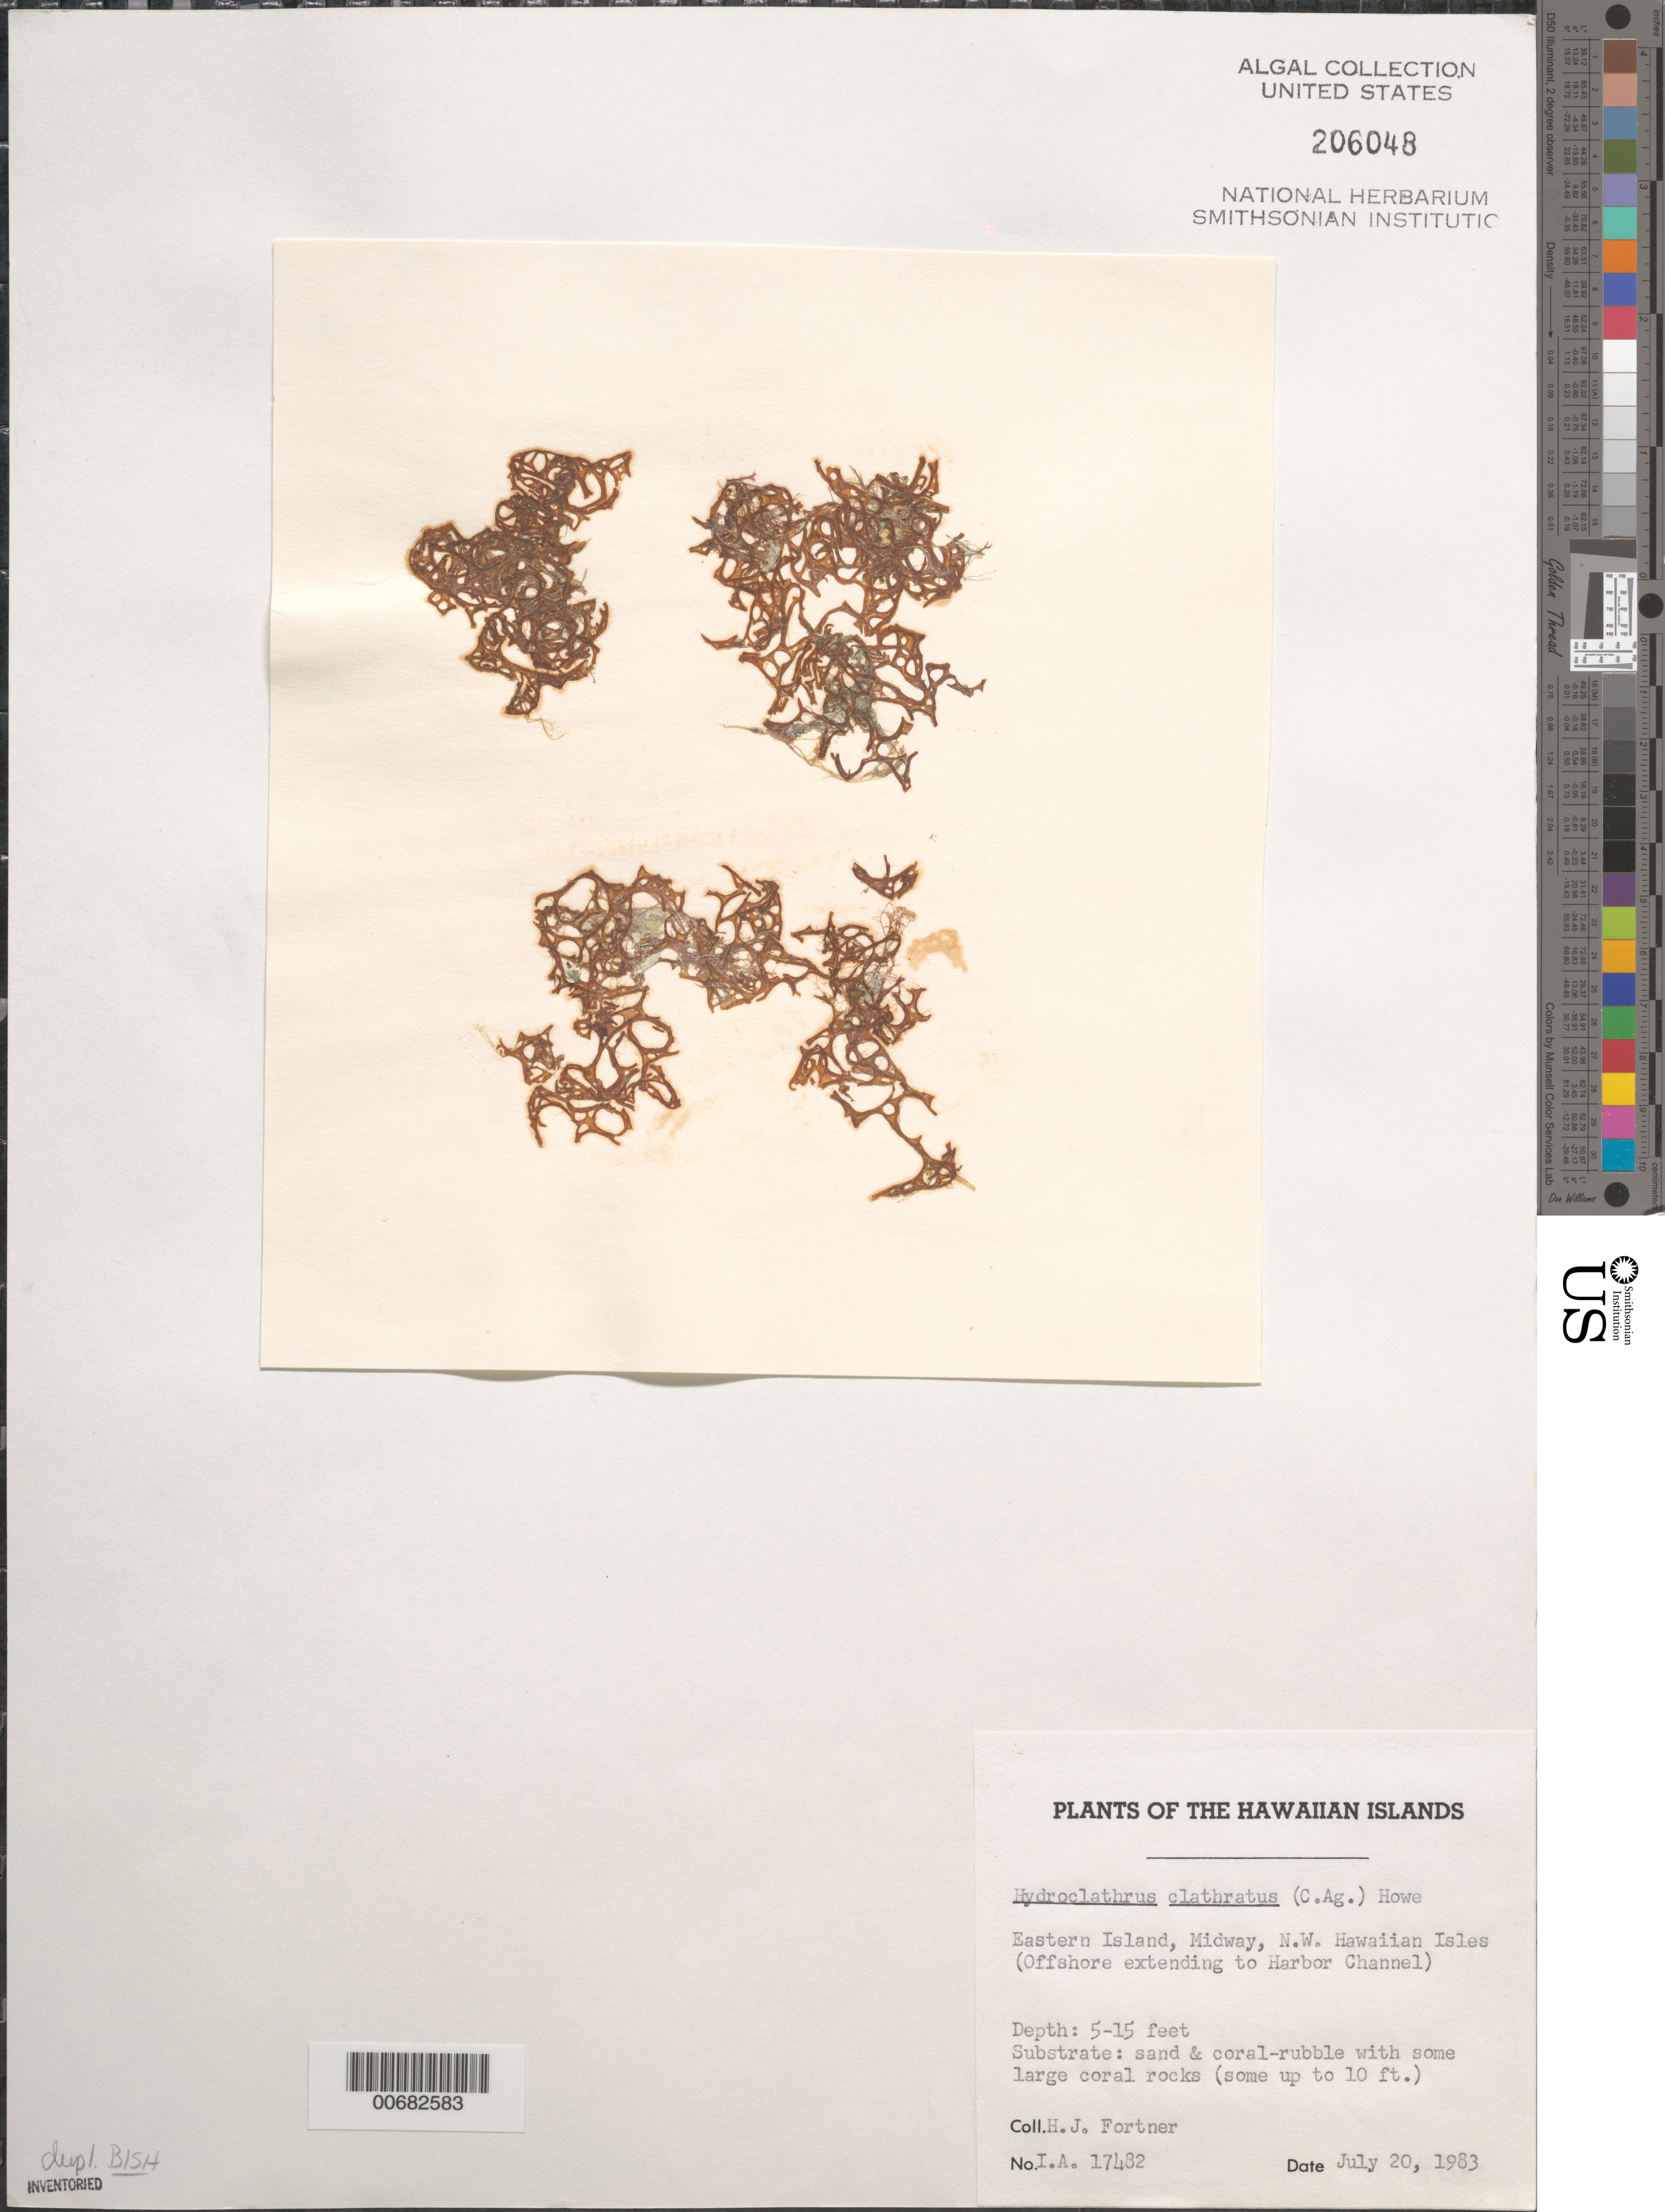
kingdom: Chromista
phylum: Ochrophyta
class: Phaeophyceae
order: Scytosiphonales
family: Scytosiphonaceae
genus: Hydroclathrus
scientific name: Hydroclathrus clathratus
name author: (C. Agardh) M. Howe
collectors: H. Fortner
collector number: IAA 17482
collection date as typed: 20 Jul 1983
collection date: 1983-07-20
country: U.S. Administered Pacific Islands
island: Midway Atoll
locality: Offshore, extending to Harbor Channel, Eastern Islet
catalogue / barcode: US 206048